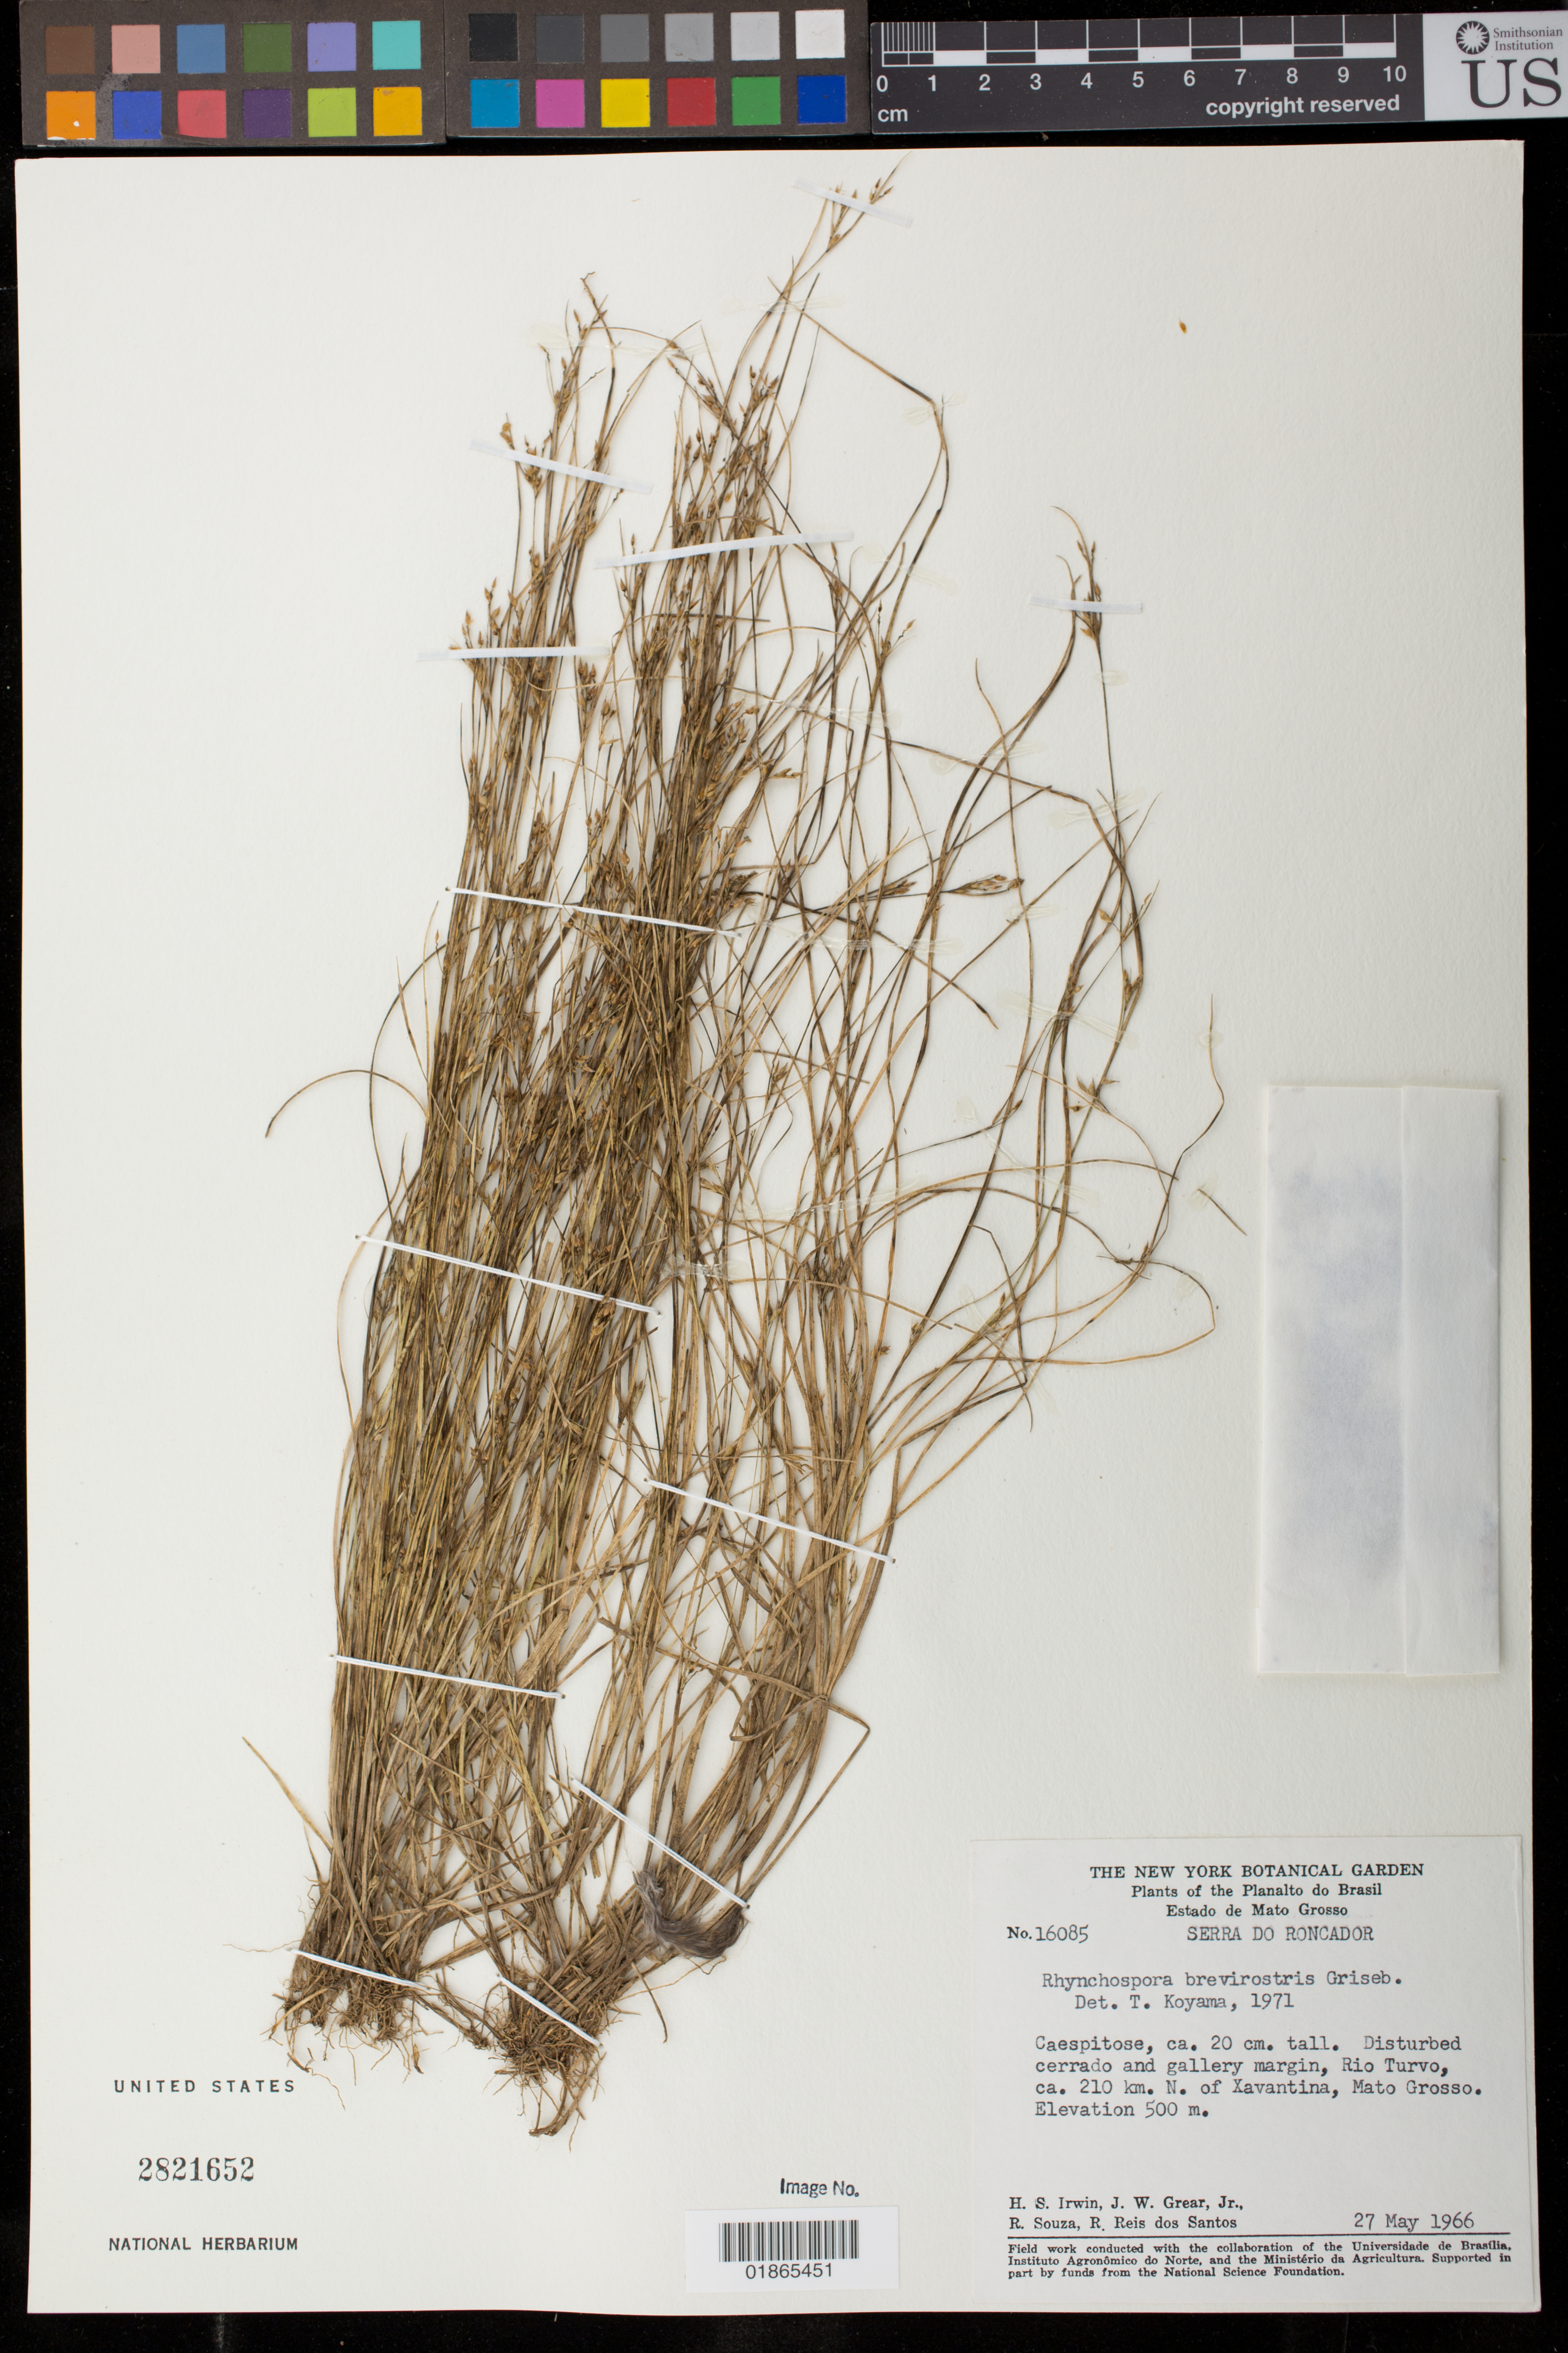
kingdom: Plantae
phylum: Tracheophyta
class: Liliopsida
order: Poales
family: Cyperaceae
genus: Rhynchospora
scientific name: Rhynchospora brevirostris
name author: Griseb.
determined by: Koyama, Tetsuo M.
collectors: H. Irwin, J. W. Grear, R. Souza & R. Reis dos Santos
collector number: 16085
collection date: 1966-05-27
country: Brazil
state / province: Mato Grosso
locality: Serra do Roncador. Rio Turvo, ca. 210 km. N. of Xavantina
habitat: Disturbed cerrado and gallery margin.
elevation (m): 500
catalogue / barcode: US 2821652